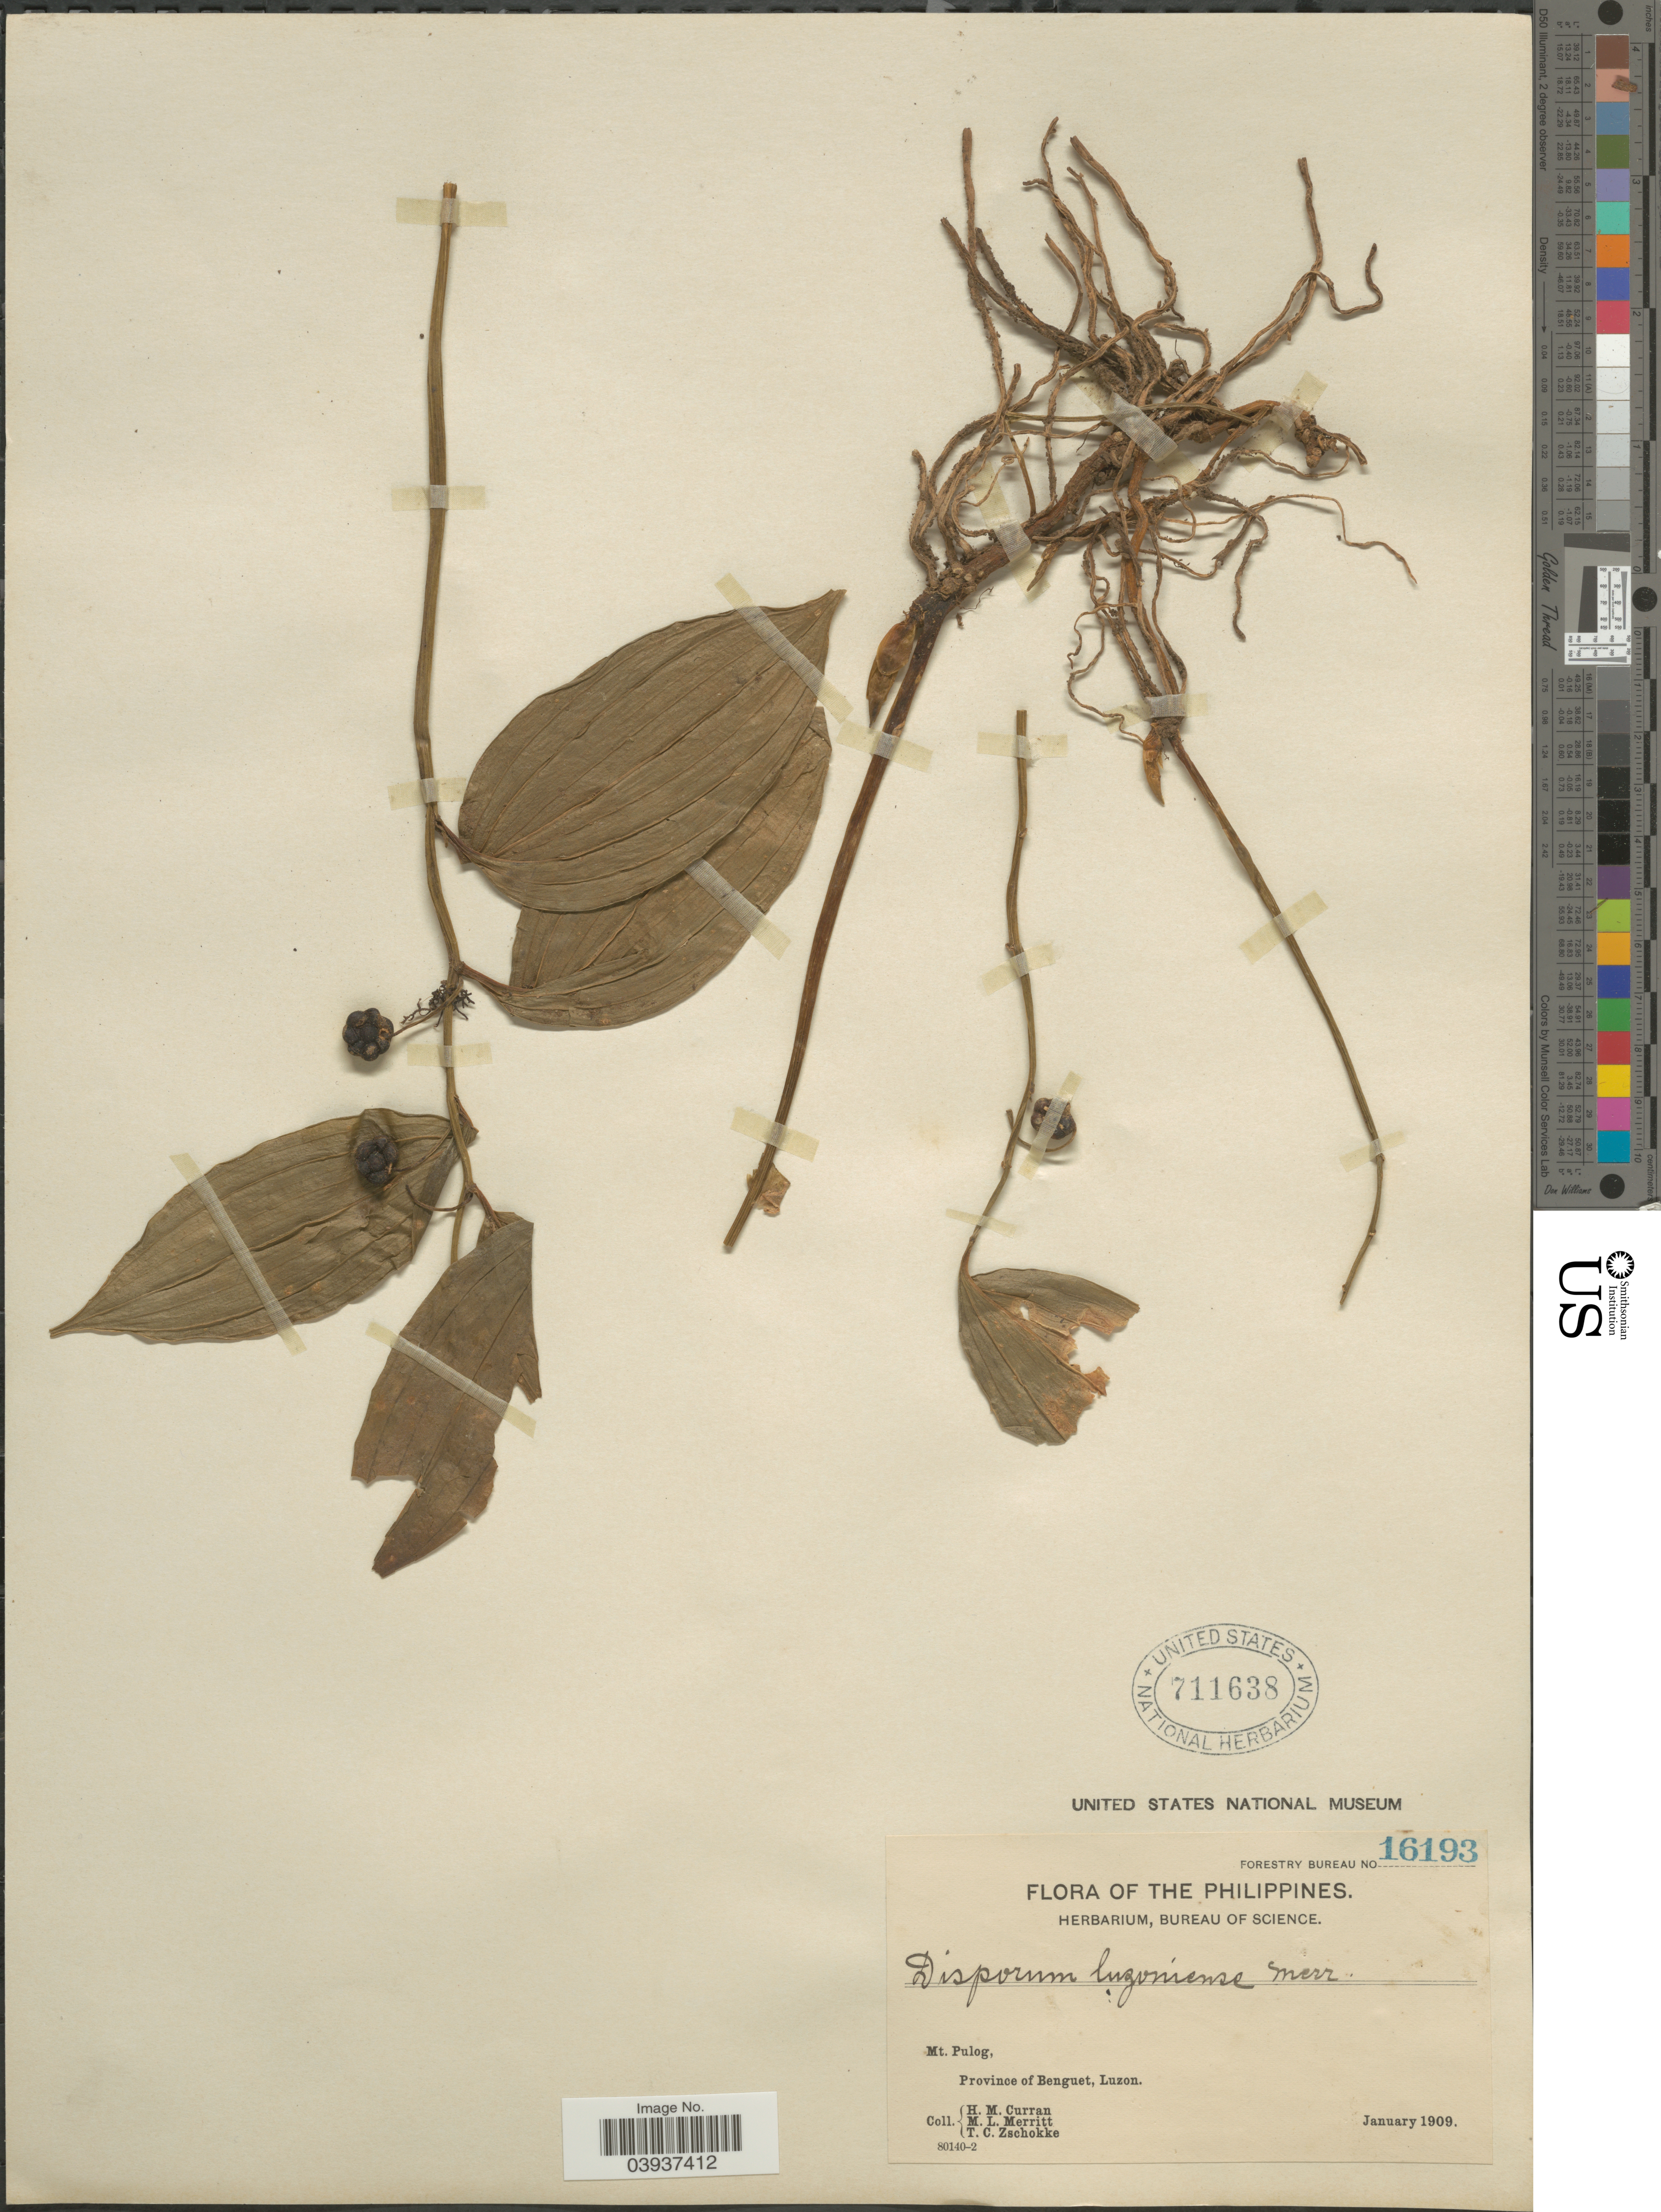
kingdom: Plantae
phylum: Tracheophyta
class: Liliopsida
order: Liliales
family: Colchicaceae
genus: Disporum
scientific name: Disporum luzoniense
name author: Merr.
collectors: H. M. Curran, M. L. Merritt & T. C. Zschokke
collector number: Forestry Bureau 16193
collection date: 1909-01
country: Philippines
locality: Mt. Pulog, Province of Benguet, Luzon.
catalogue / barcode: US 711638